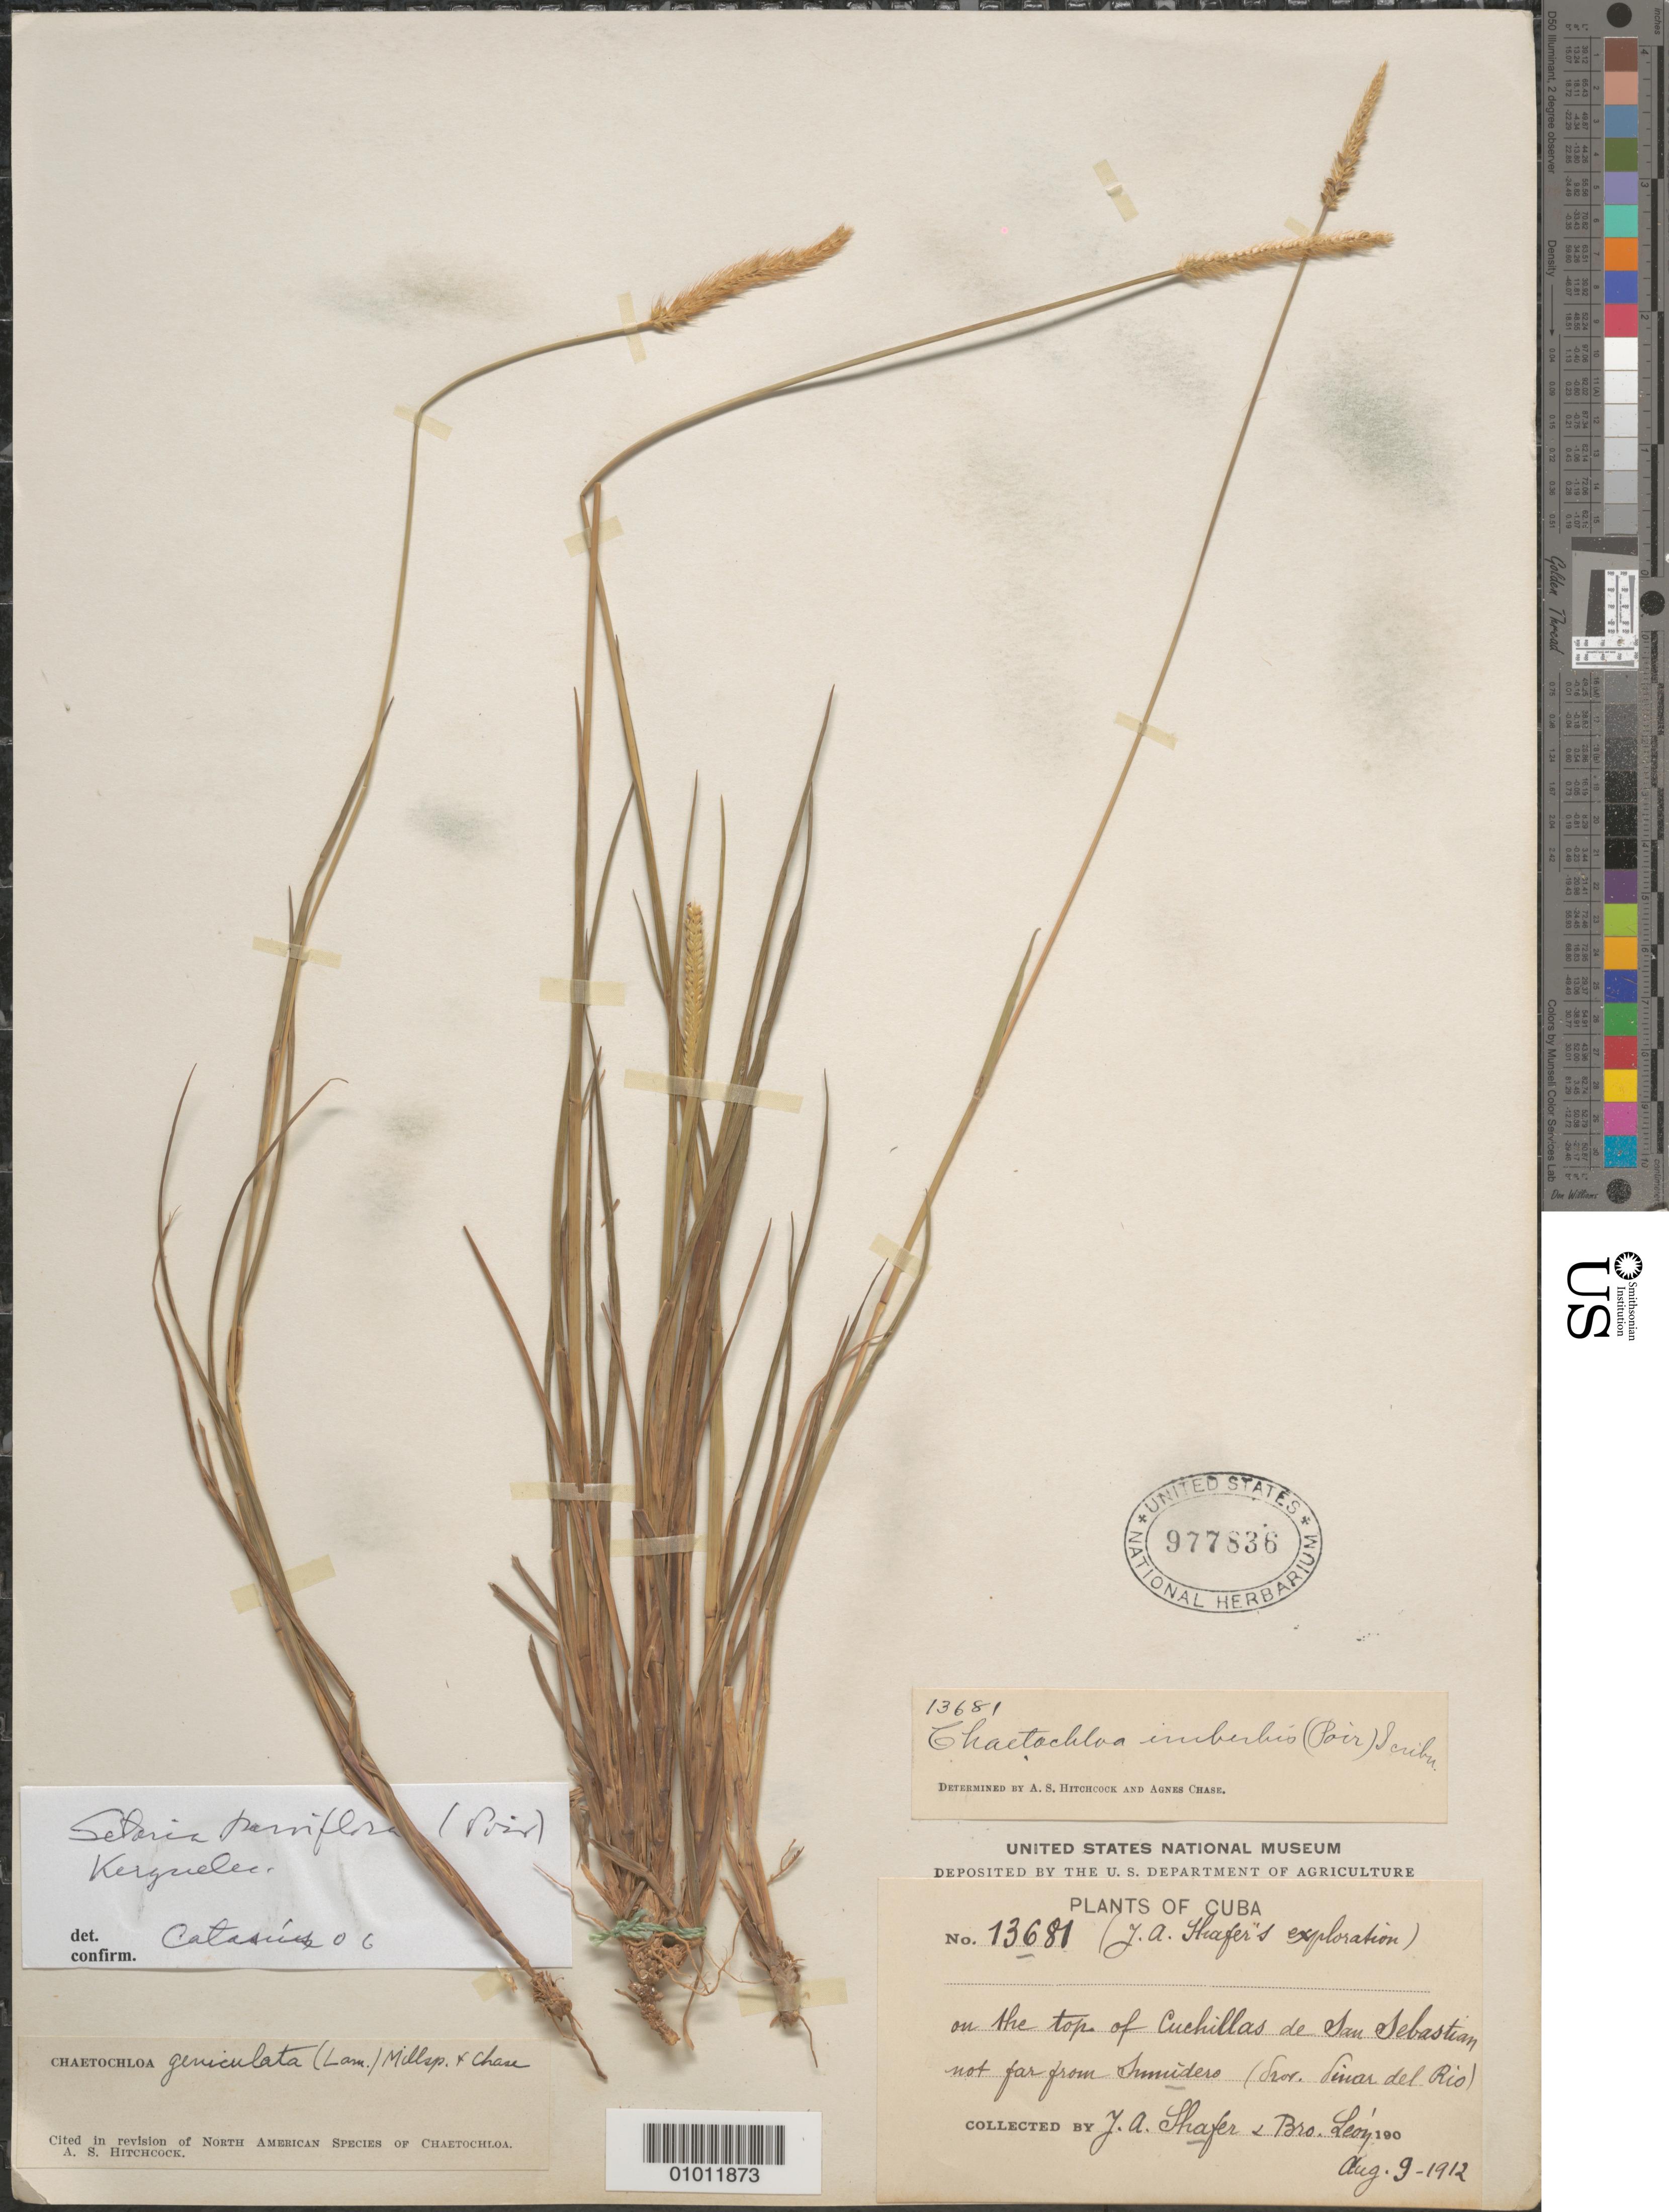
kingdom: Plantae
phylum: Tracheophyta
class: Liliopsida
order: Poales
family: Poaceae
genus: Setaria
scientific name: Setaria parviflora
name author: (Poir.) Kerguélen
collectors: J. A. Shafer & Bro. León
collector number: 13681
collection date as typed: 09 Aug 1912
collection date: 1912-08-09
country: Cuba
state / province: Pinar del Rio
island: Cuba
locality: Top of Cuchillas de San Sebastian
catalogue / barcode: US 977836